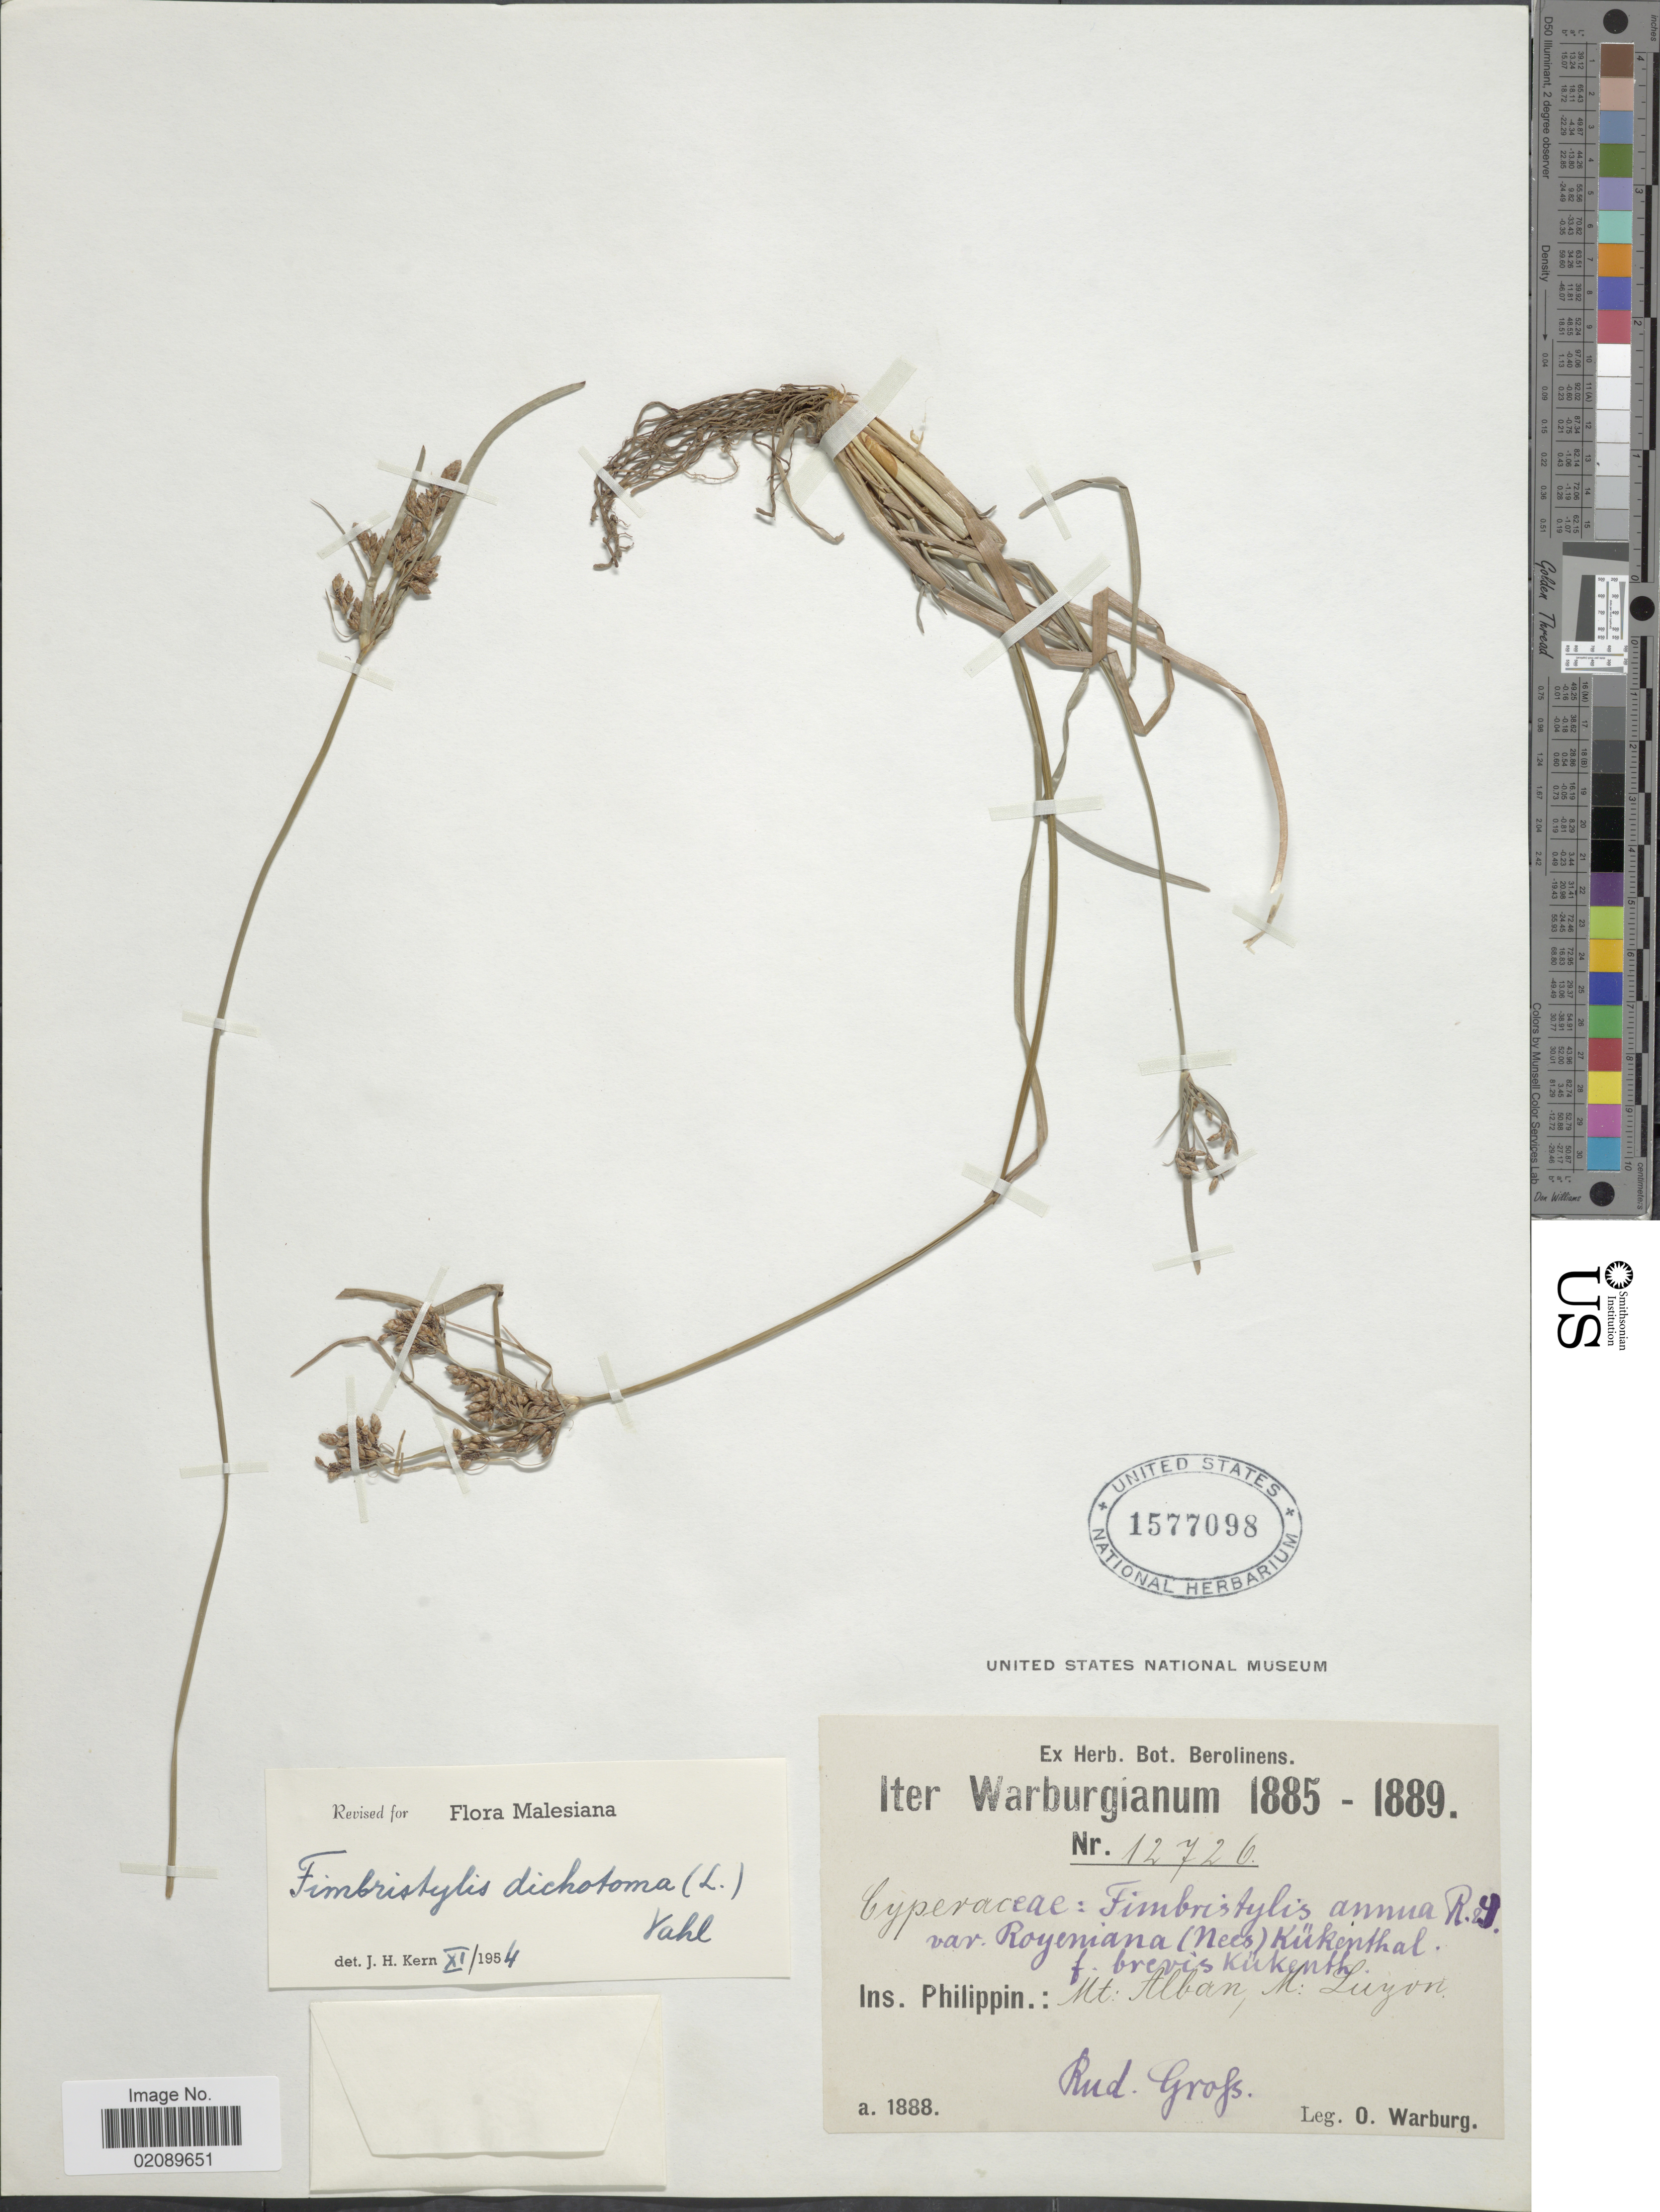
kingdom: Plantae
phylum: Tracheophyta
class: Liliopsida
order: Poales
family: Cyperaceae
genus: Fimbristylis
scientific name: Fimbristylis dichotoma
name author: (L.) Vahl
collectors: O. Warburg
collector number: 12726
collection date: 1888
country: Philippines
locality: Ins. Philippin, Mt. Alban, Luzon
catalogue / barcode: US 1577098